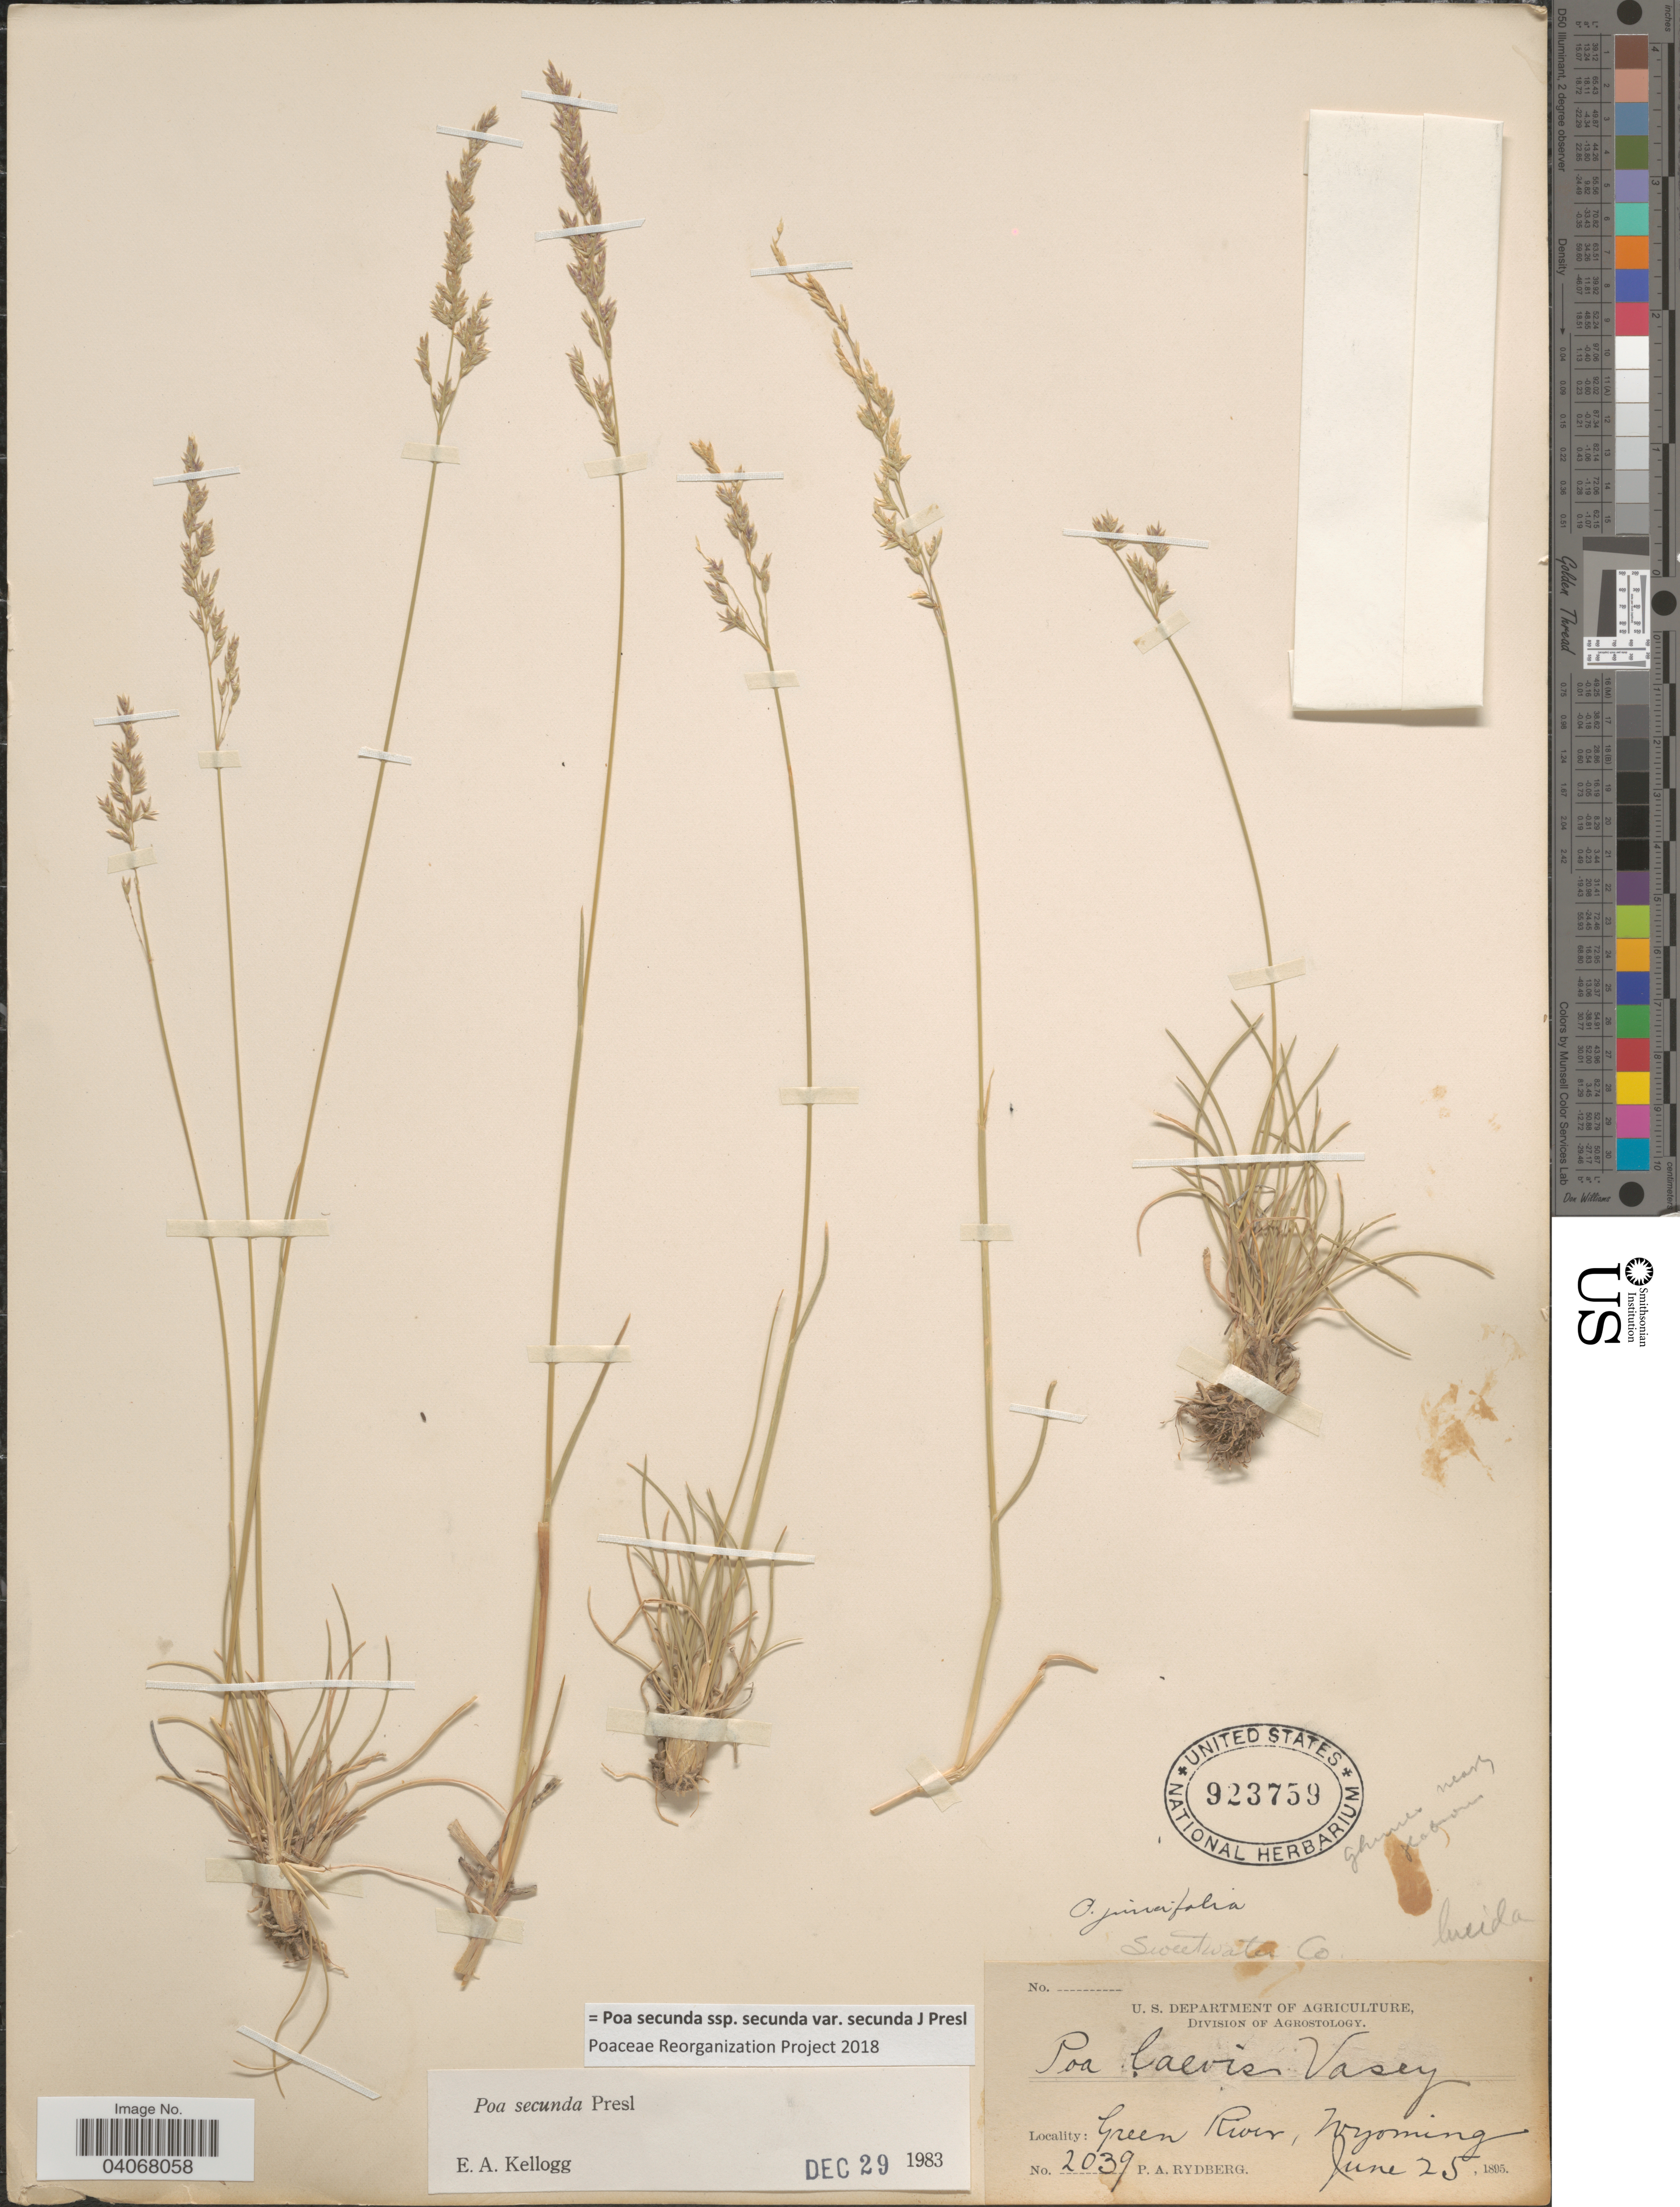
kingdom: Plantae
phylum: Tracheophyta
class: Liliopsida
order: Poales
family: Poaceae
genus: Poa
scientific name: Poa secunda subsp. secunda var. secunda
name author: J. Presl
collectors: P. A. Rydberg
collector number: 2039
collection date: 1895-06-25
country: United States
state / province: Wyoming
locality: Green River. Sweetwater Co.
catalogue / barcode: US 923759